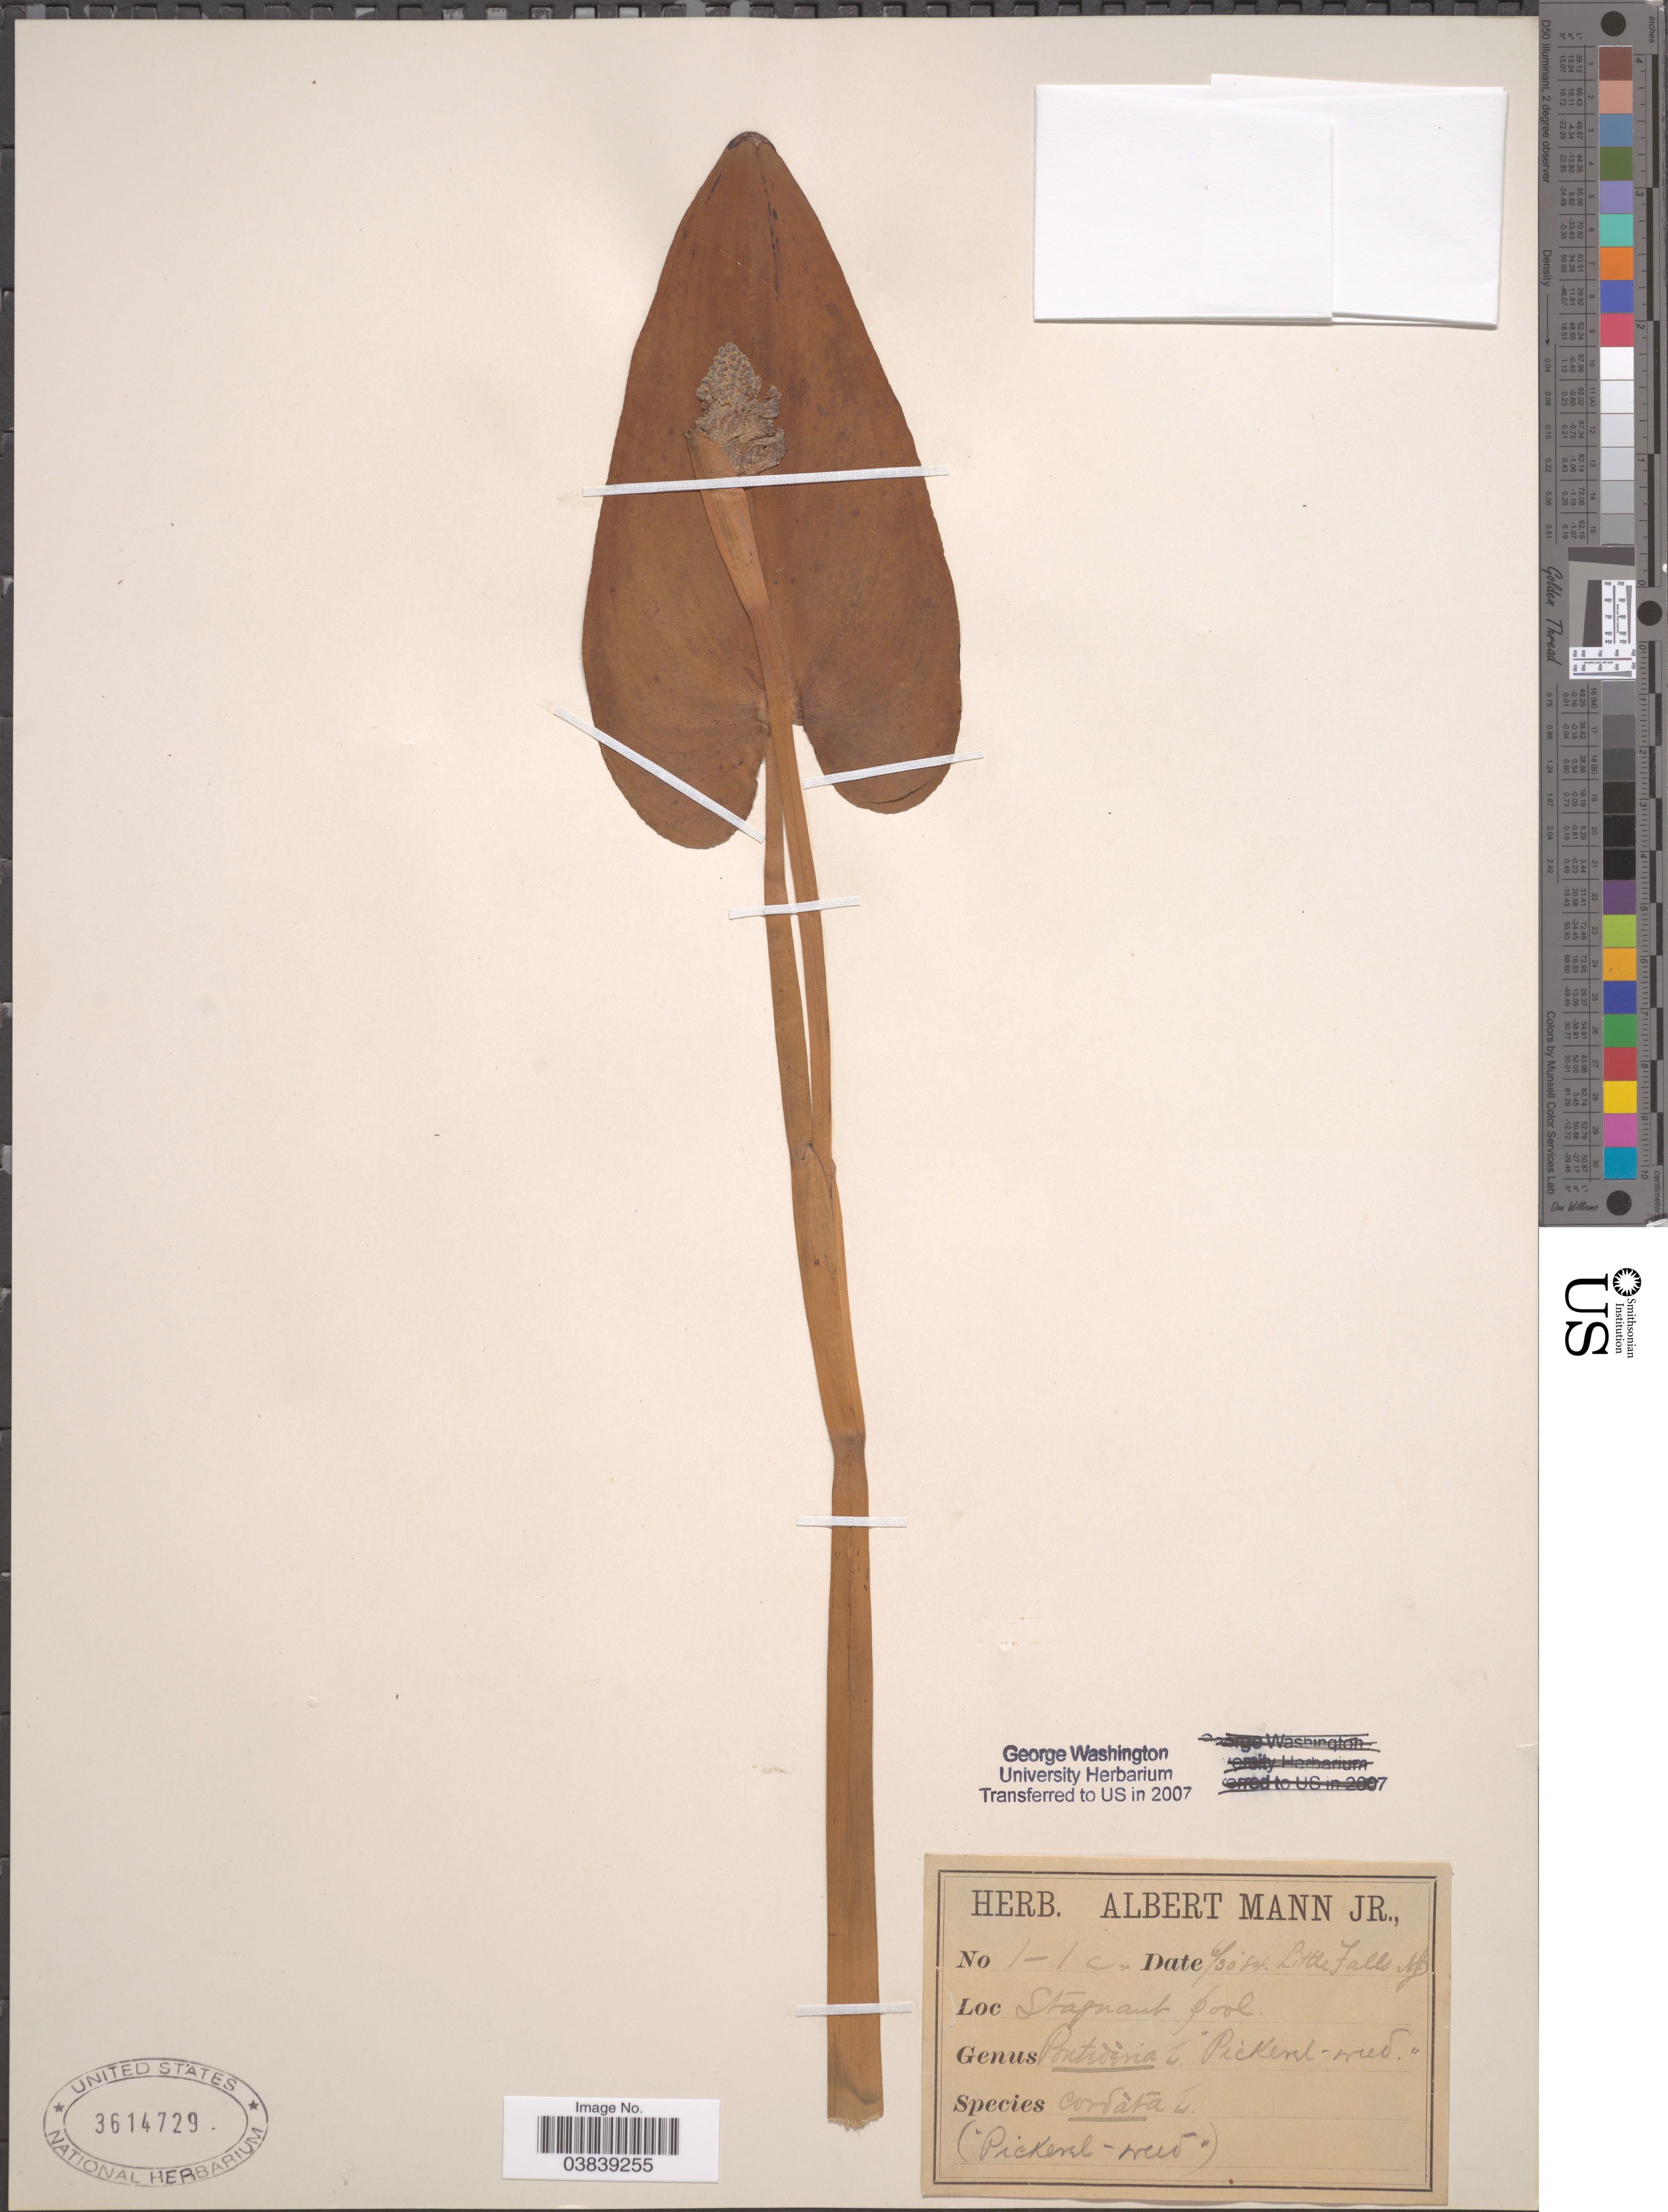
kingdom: Plantae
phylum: Tracheophyta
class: Liliopsida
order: Commelinales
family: Pontederiaceae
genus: Pontederia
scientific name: Pontederia cordata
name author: L.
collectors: Ex herb. Albert Mann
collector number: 1-1*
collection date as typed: Transcribed d/m/y: 30/6/84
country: United States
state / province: New Jersey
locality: Little Falls.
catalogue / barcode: US 3614729